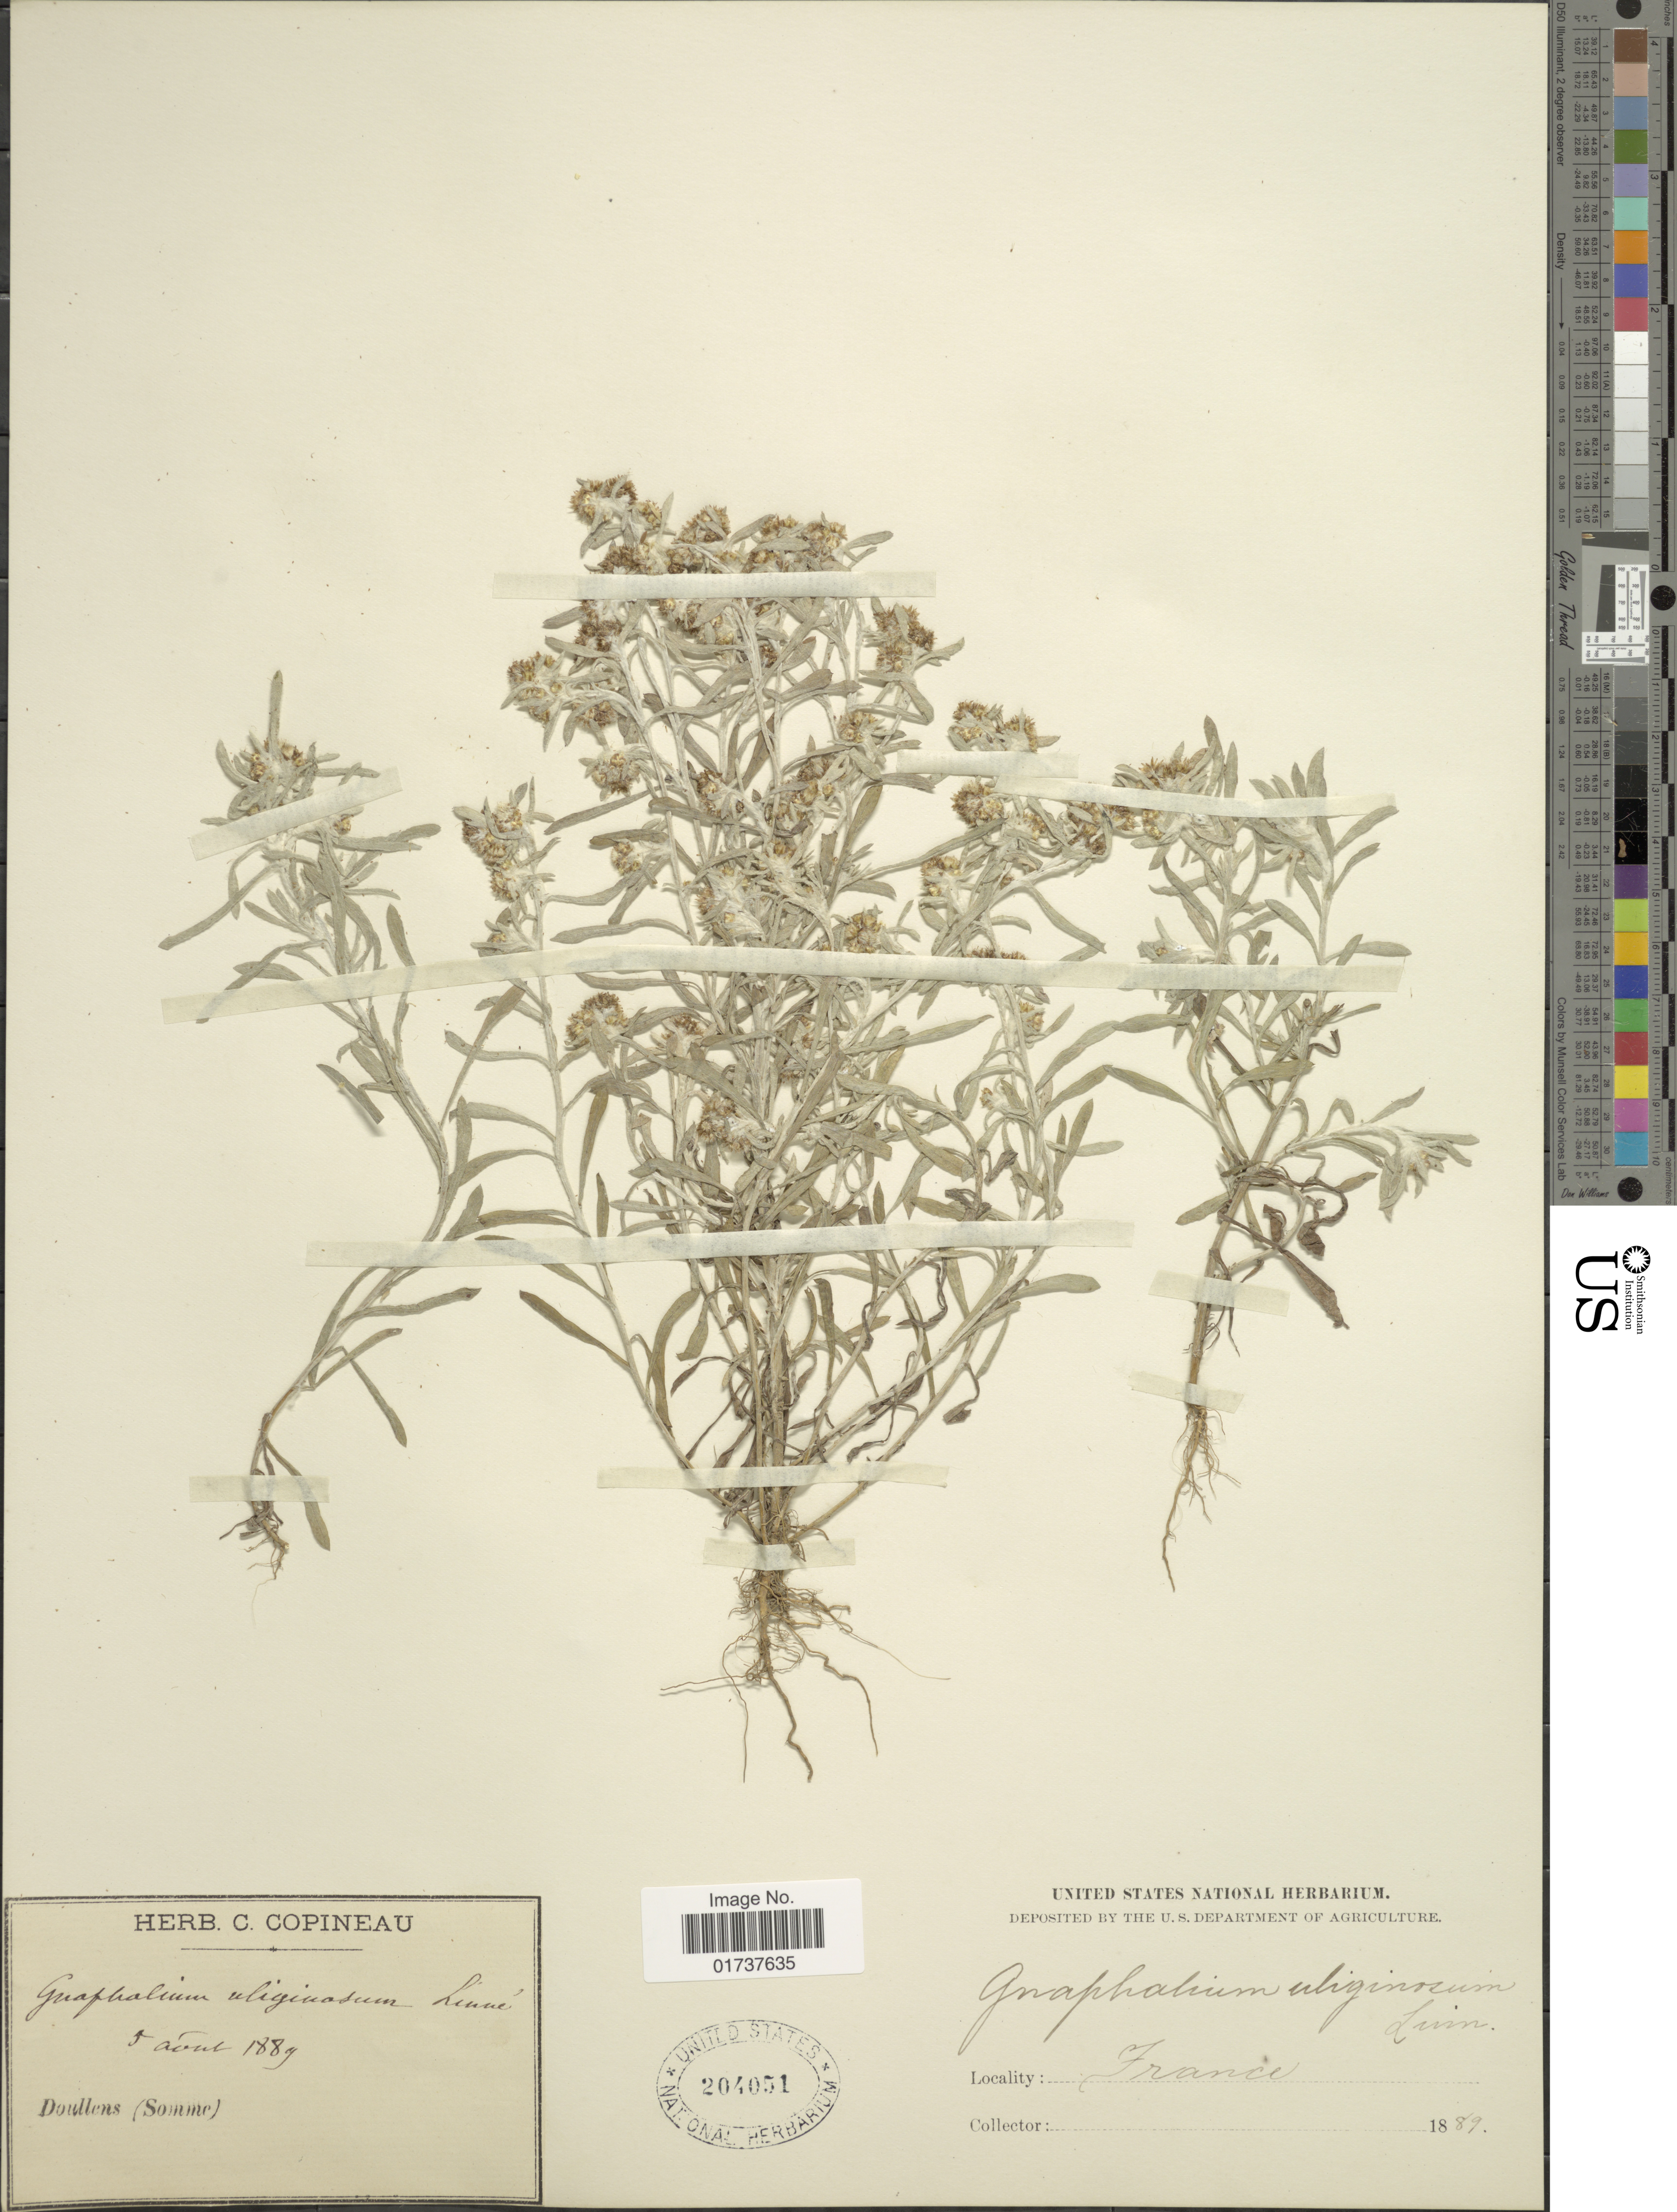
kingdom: Plantae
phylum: Tracheophyta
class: Magnoliopsida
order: Asterales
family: Asteraceae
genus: Gnaphalium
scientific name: Gnaphalium uliginosum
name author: L.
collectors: ex herb. C. Copineau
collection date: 1889-08-05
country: France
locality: Doullens (somme)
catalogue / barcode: US 204051